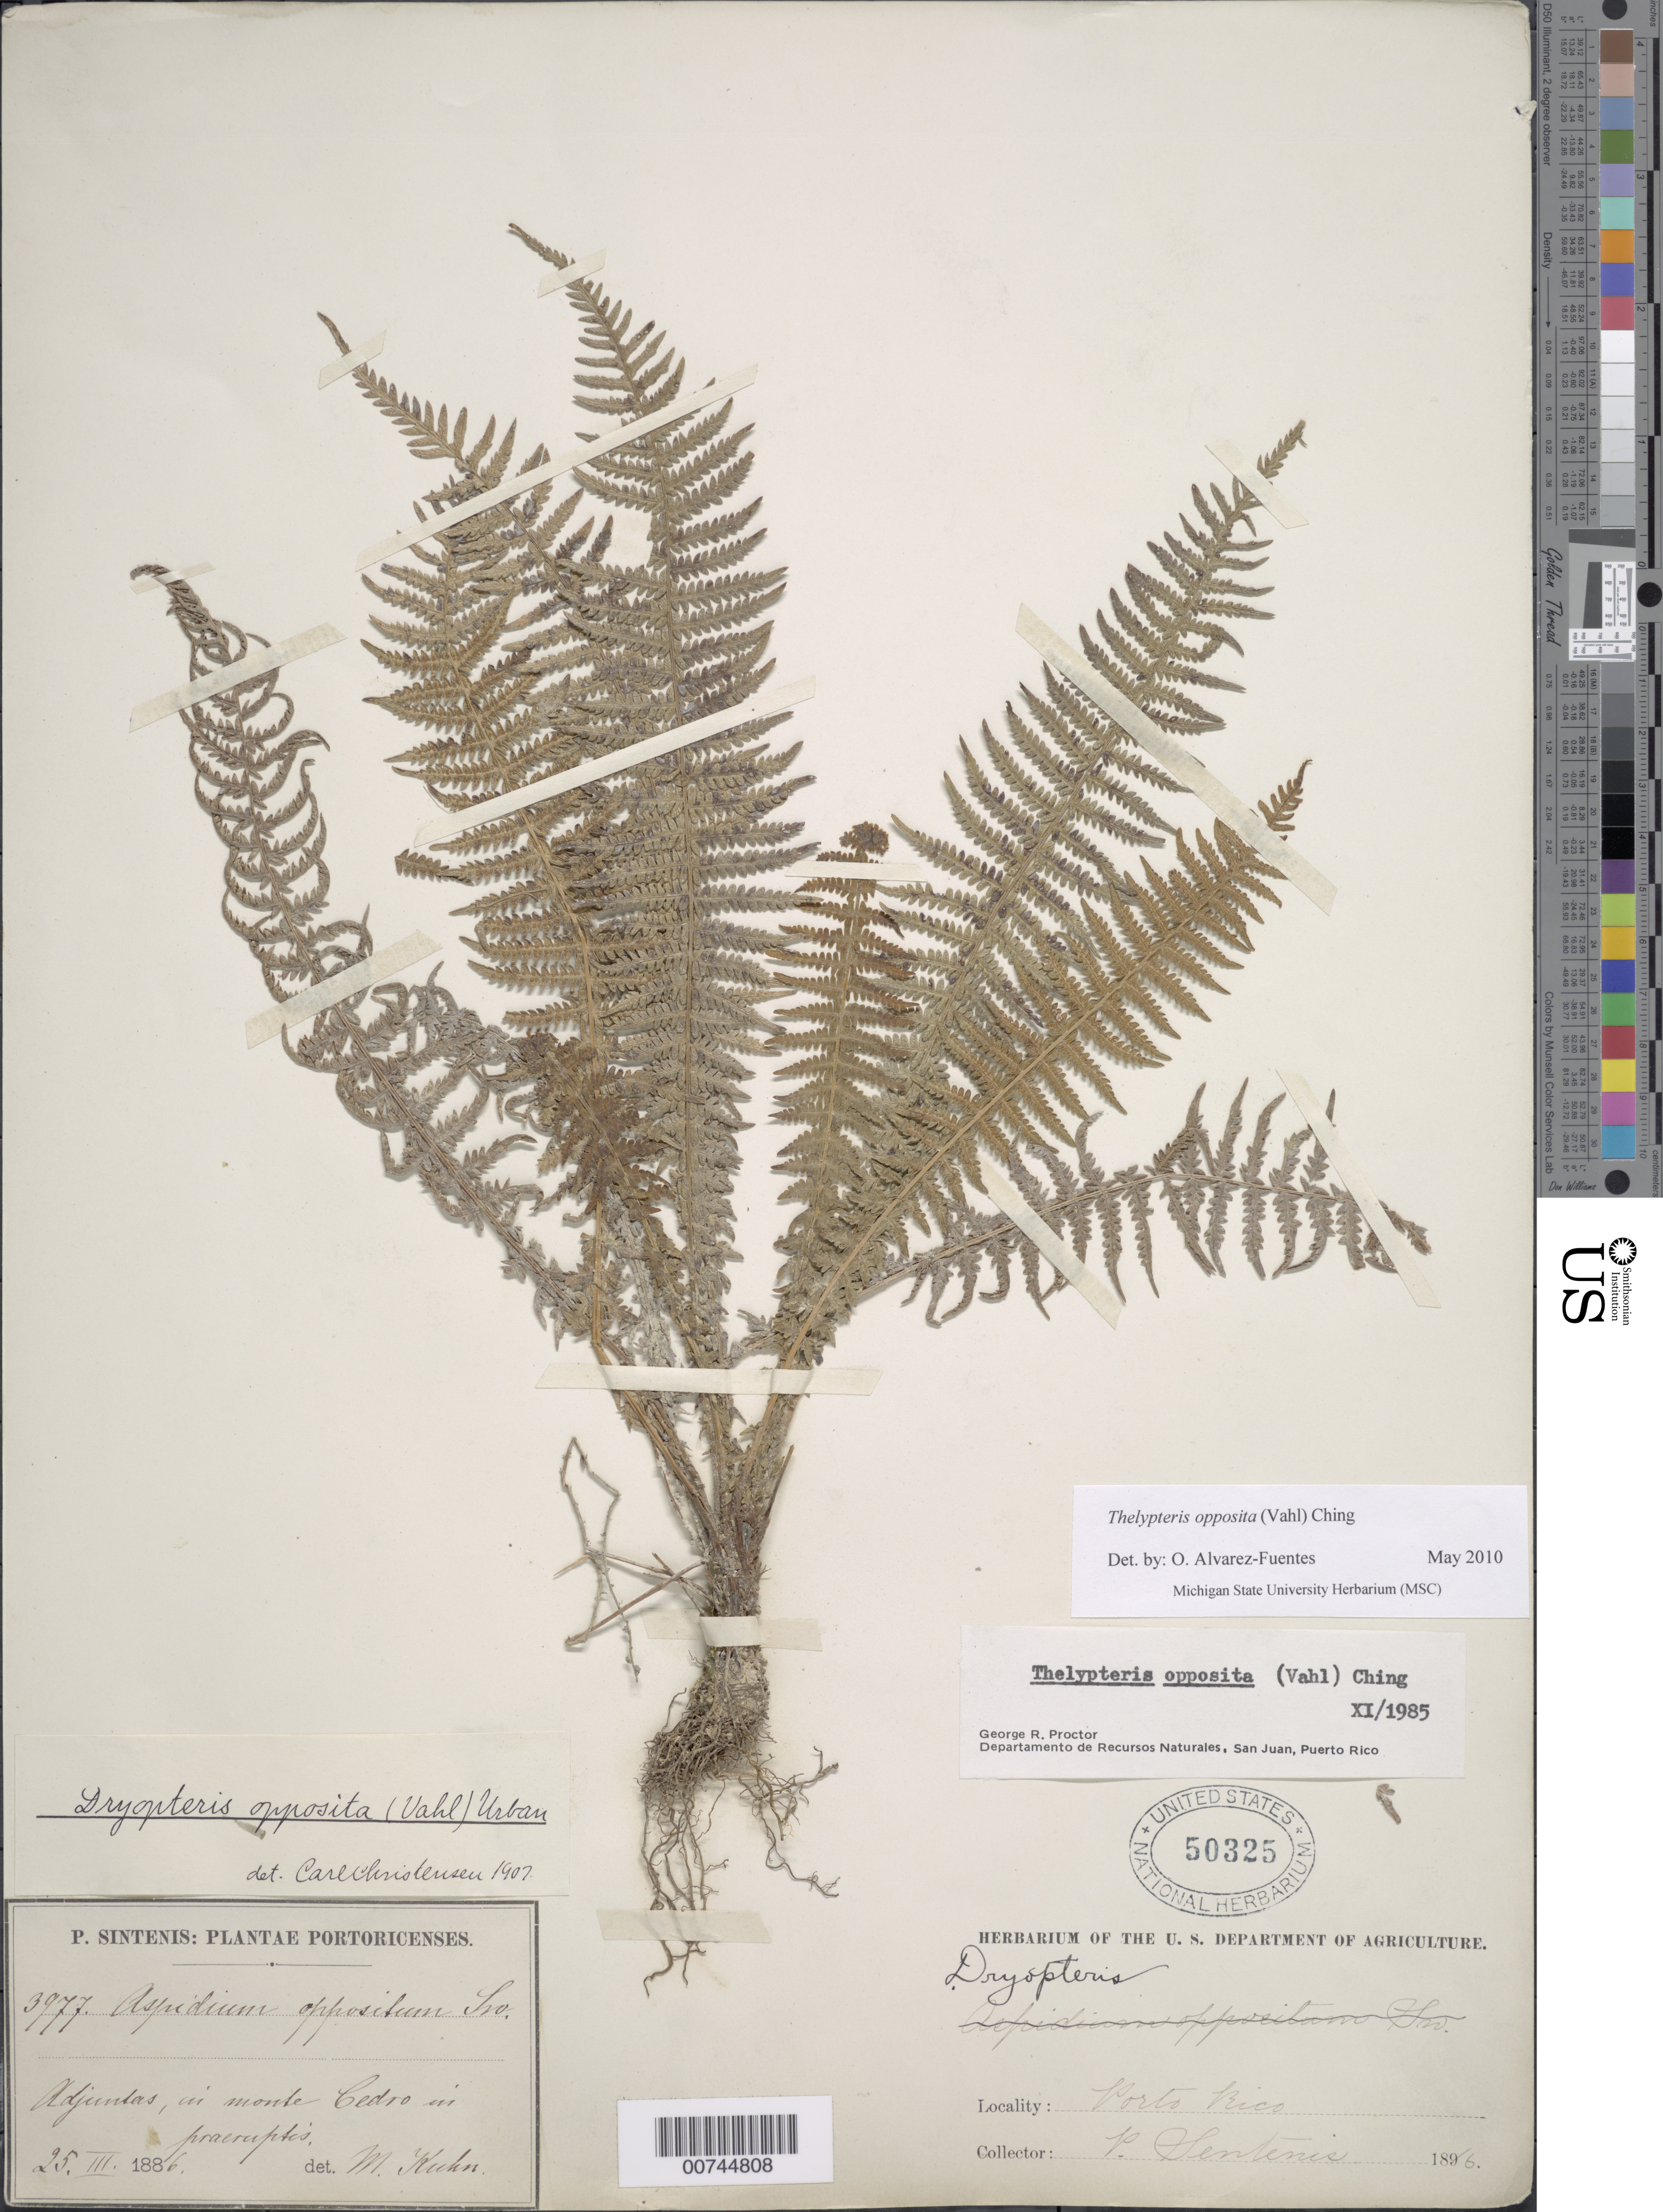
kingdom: Plantae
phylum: Tracheophyta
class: Polypodiopsida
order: Polypodiales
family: Thelypteridaceae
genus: Amauropelta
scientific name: Amauropelta opposita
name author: (Vahl) Pic. Serm.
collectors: P. Sintenis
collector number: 3977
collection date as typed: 25 Mar 1886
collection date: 1886-03-25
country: Puerto Rico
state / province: Adjuntas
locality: Adjuntas, in monte Cedro in praeruptis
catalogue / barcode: US 50325